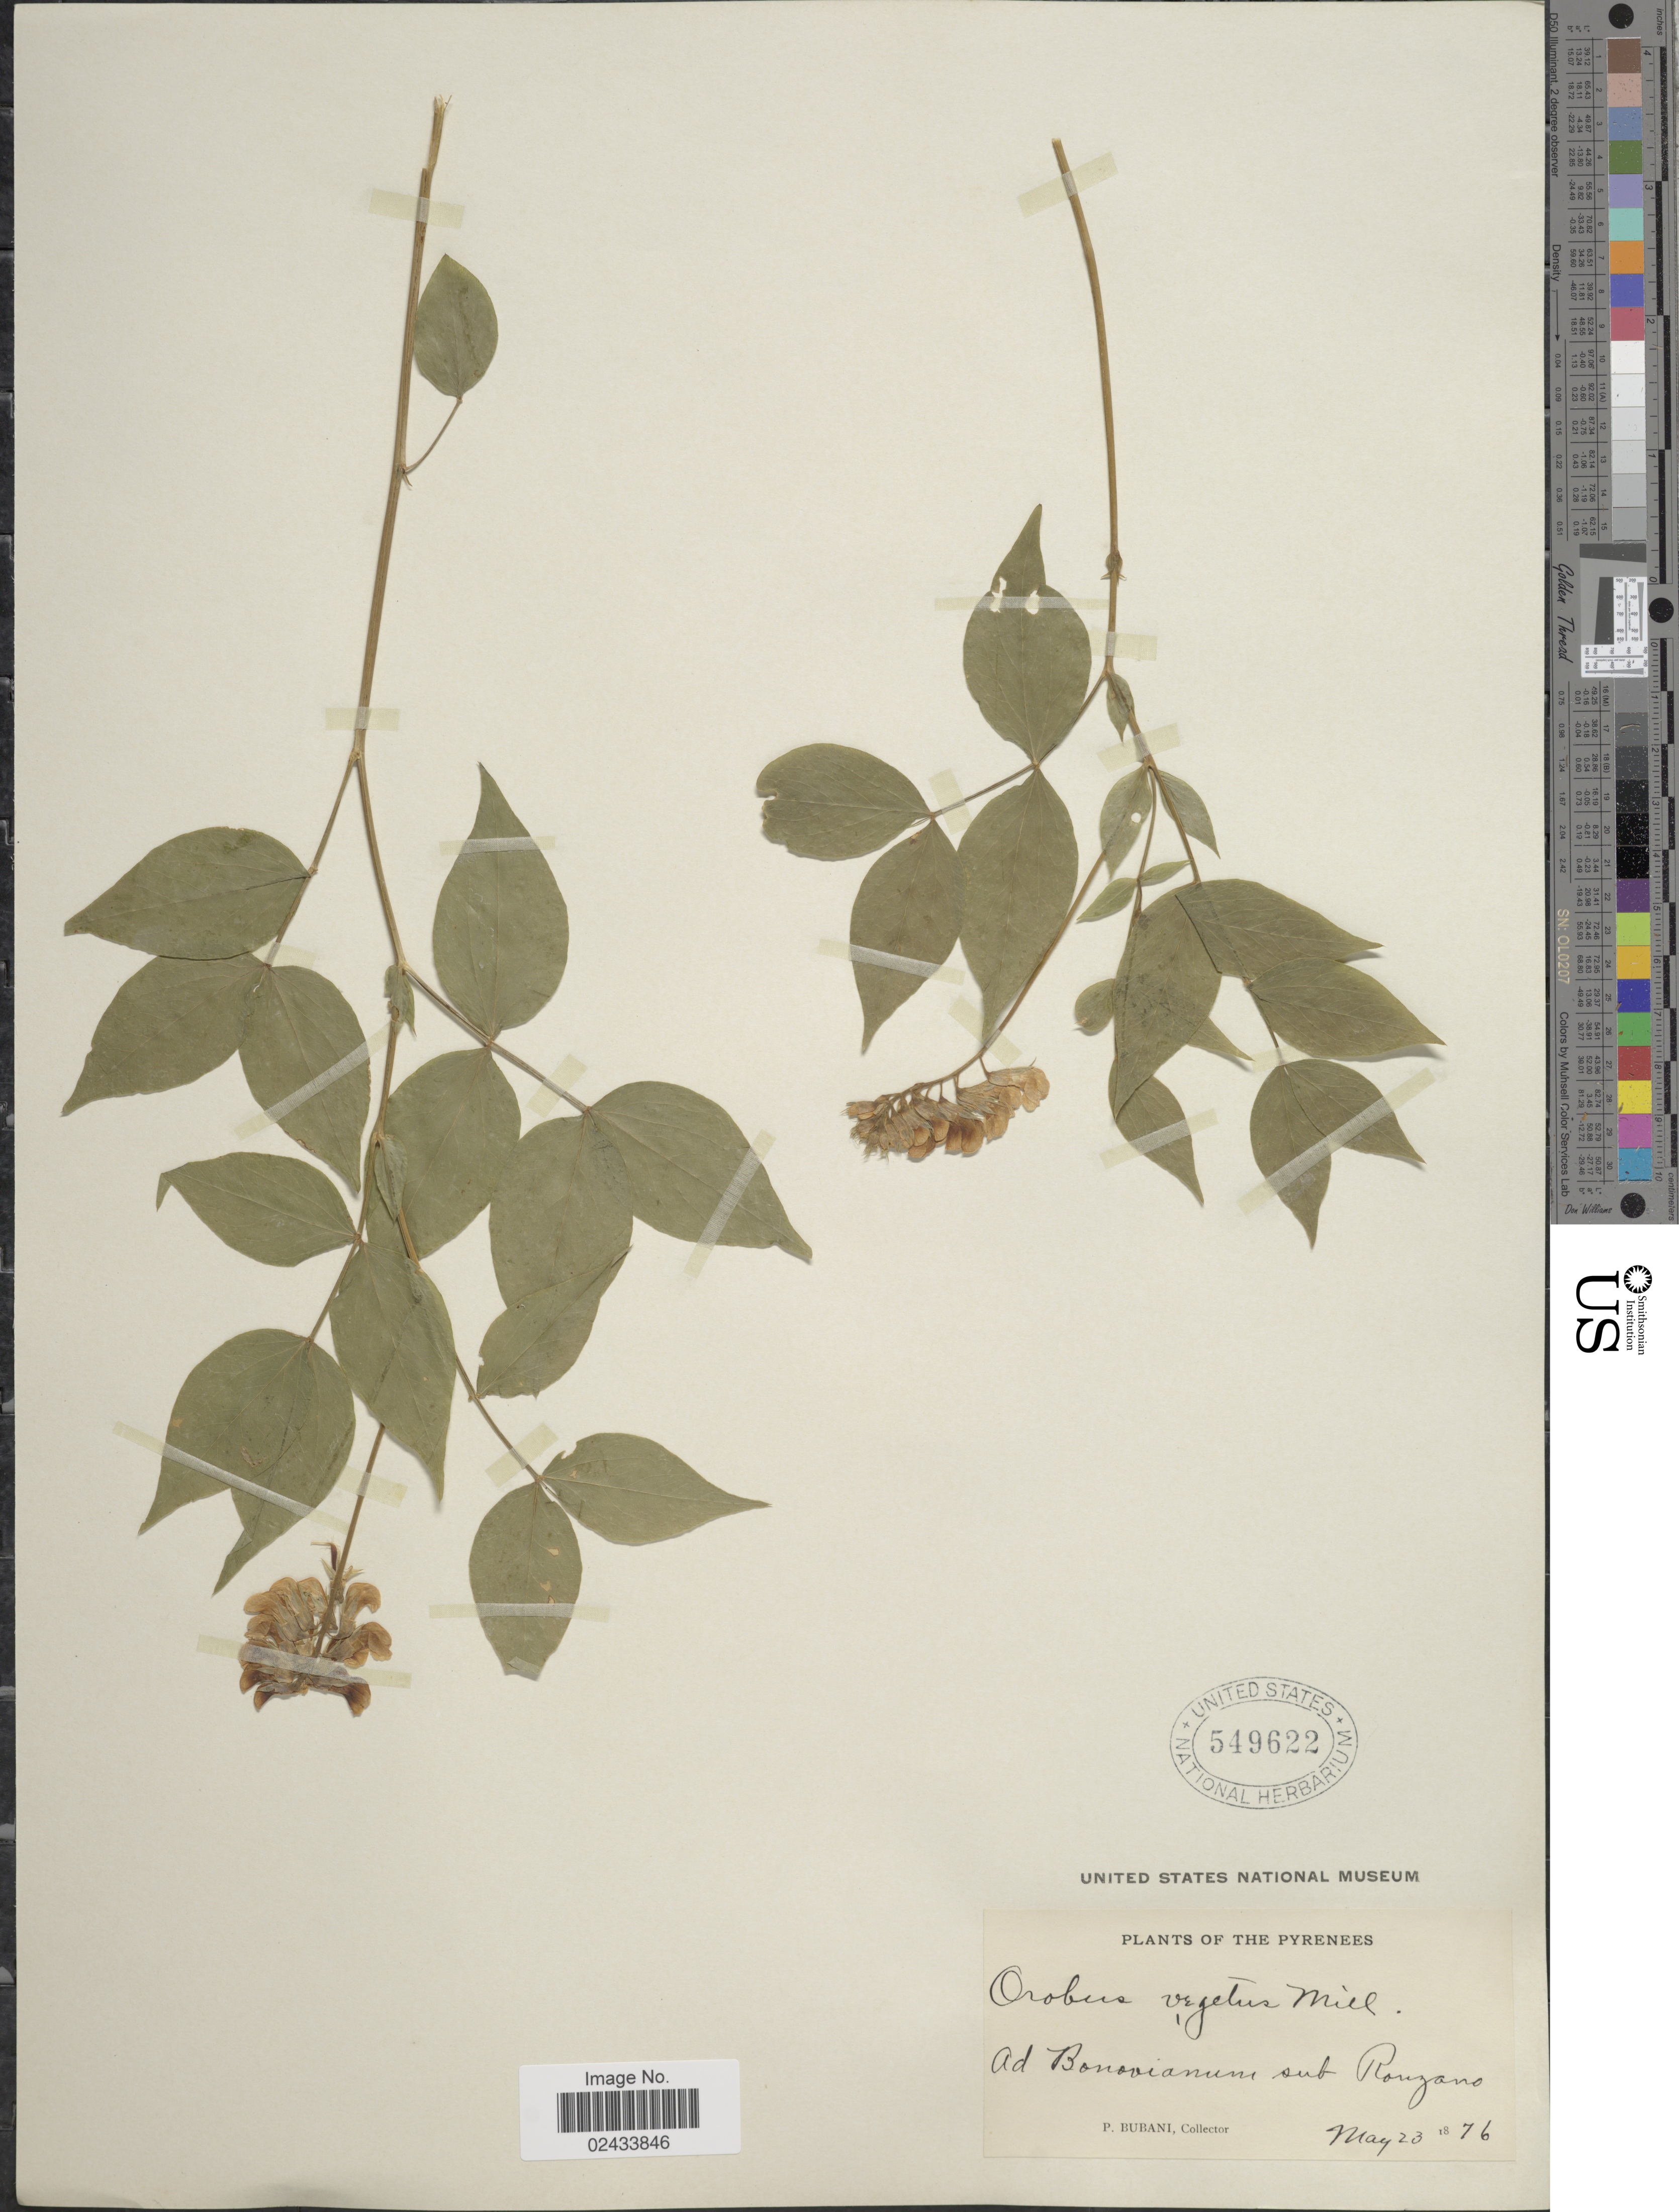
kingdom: Plantae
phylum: Tracheophyta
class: Magnoliopsida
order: Fabales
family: Fabaceae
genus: Lathyrus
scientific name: Lathyrus venetus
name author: (Mill.) Wohlf.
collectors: P. Bubani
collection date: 1876-05-23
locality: The Pyrenees. Ad Bonavianum sub Ronzano [interpreted]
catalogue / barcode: US 549622